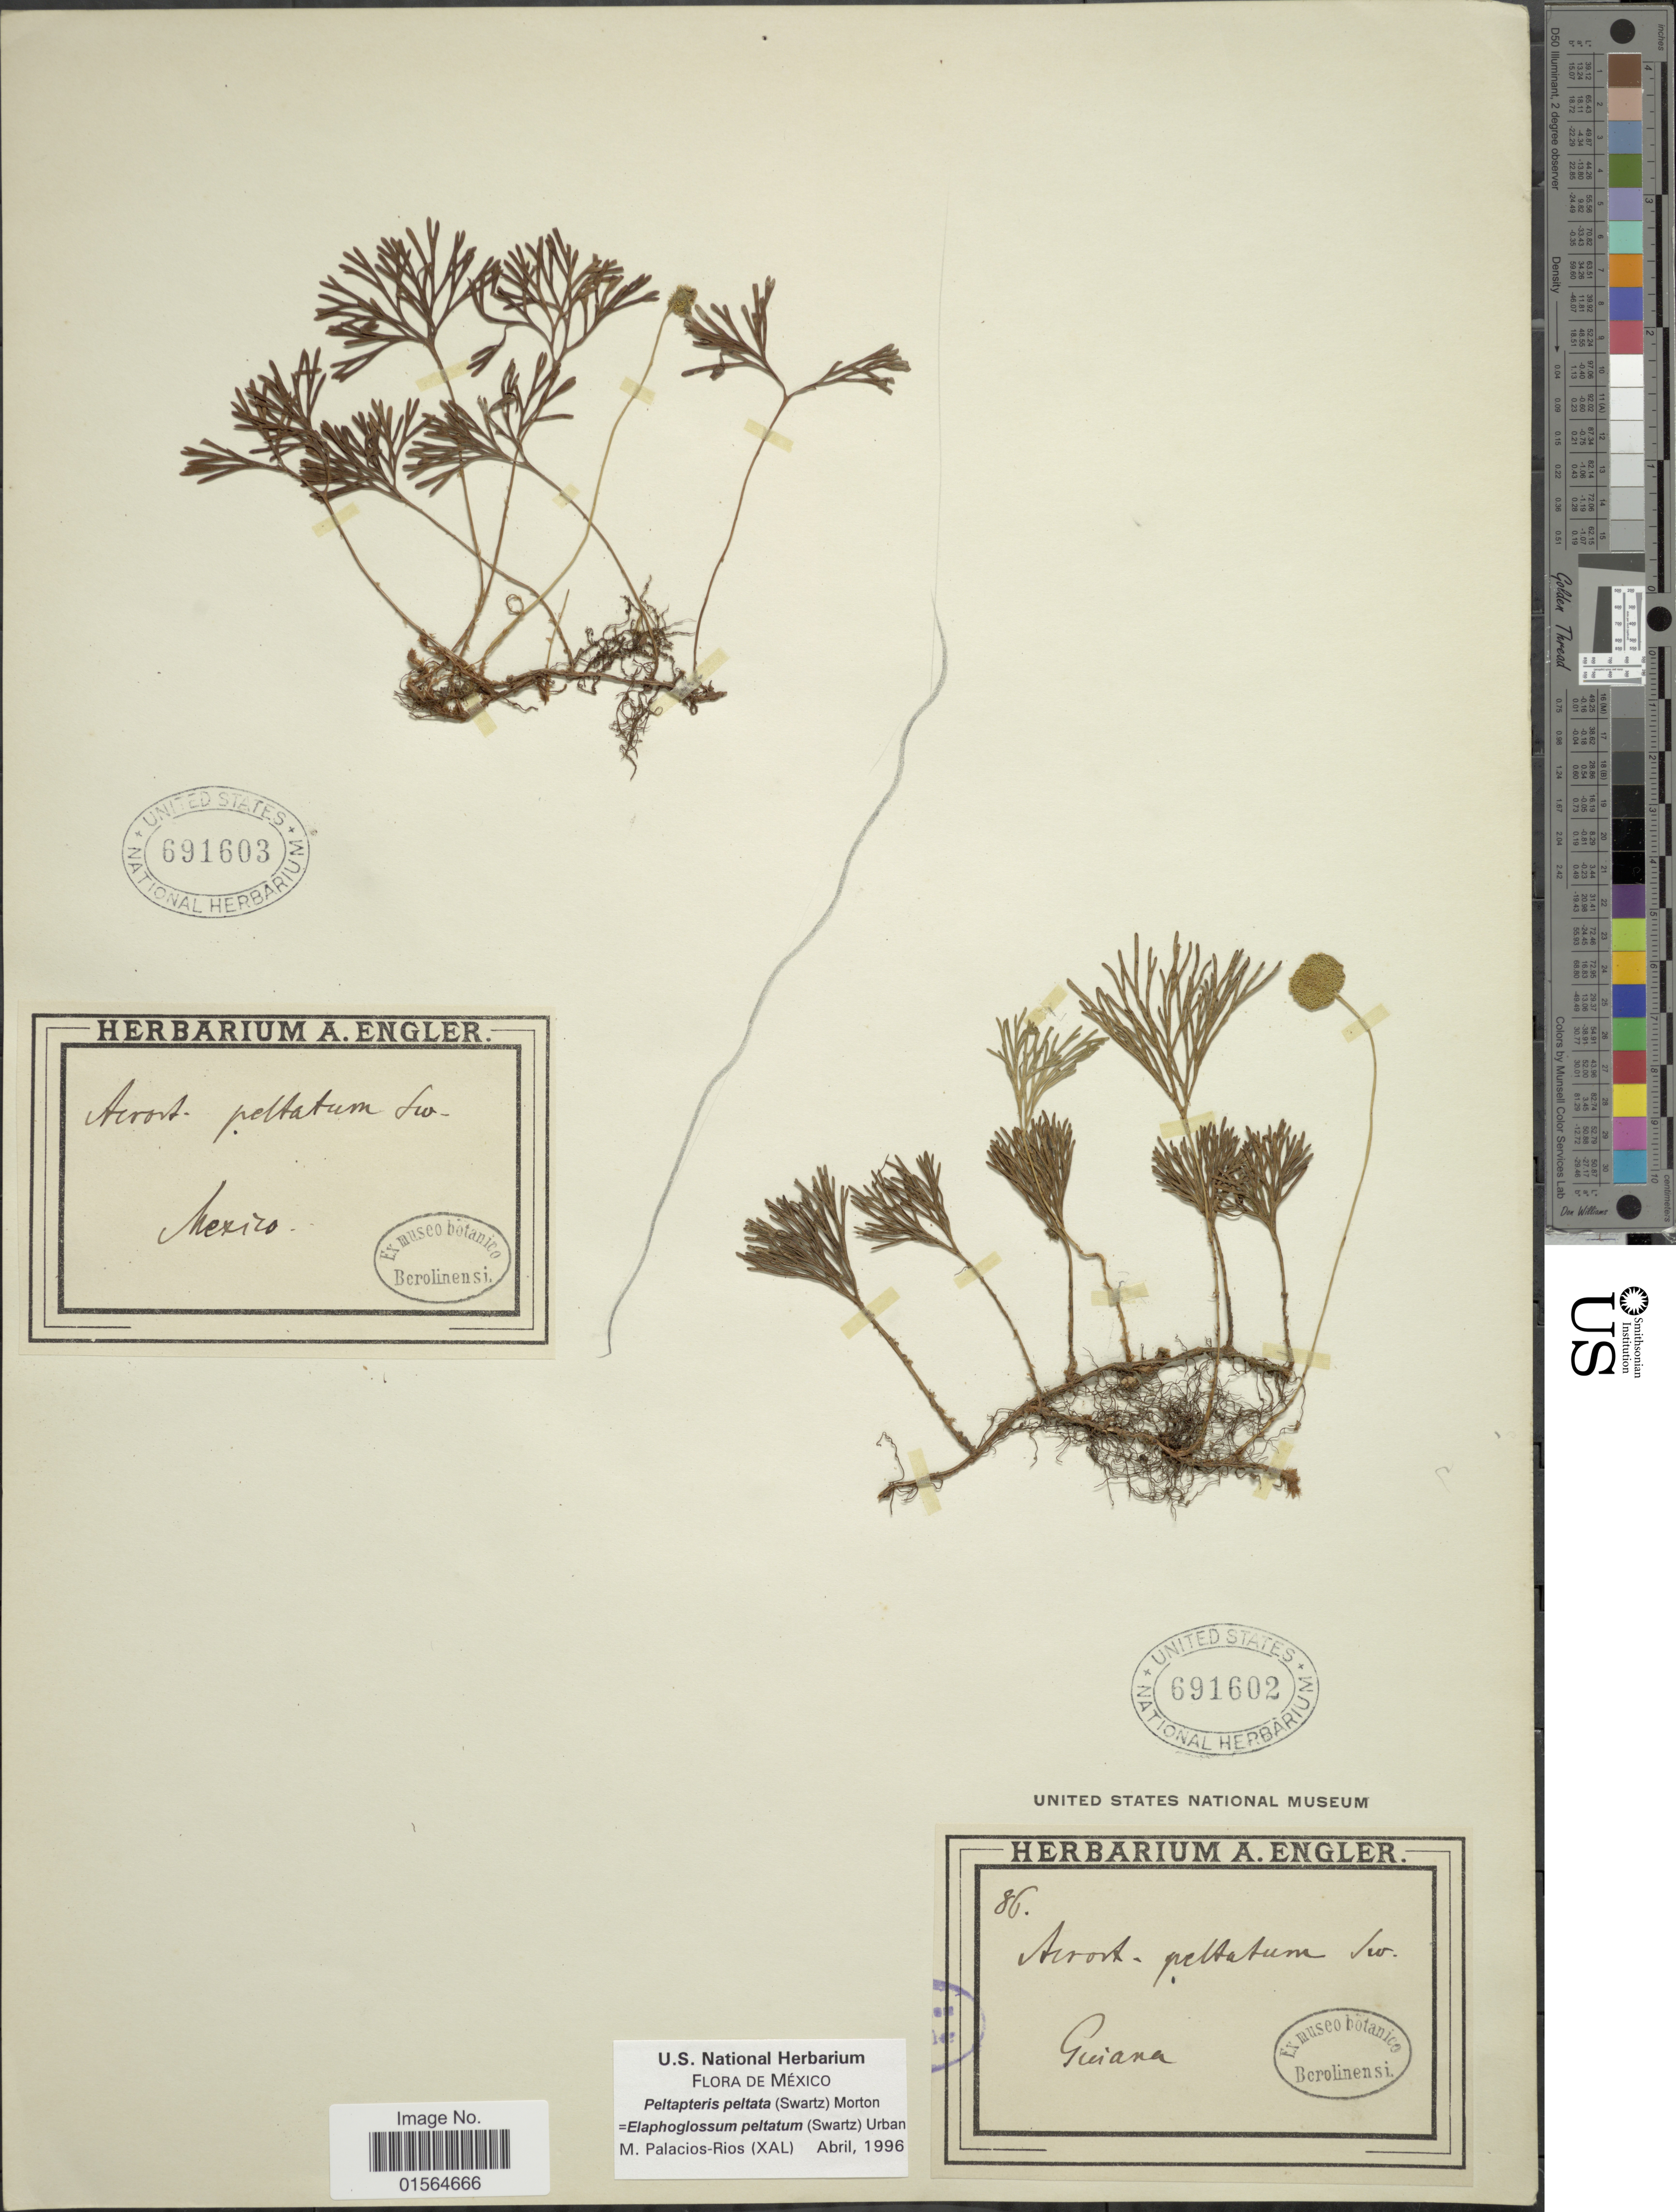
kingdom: Plantae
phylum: Tracheophyta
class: Polypodiopsida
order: Polypodiales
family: Dryopteridaceae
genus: Elaphoglossum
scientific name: Elaphoglossum peltatum f. peltatum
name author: (Sw.) Urb.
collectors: ex Museo Botanico Berolinensi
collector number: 86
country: Guyana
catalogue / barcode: US 69102